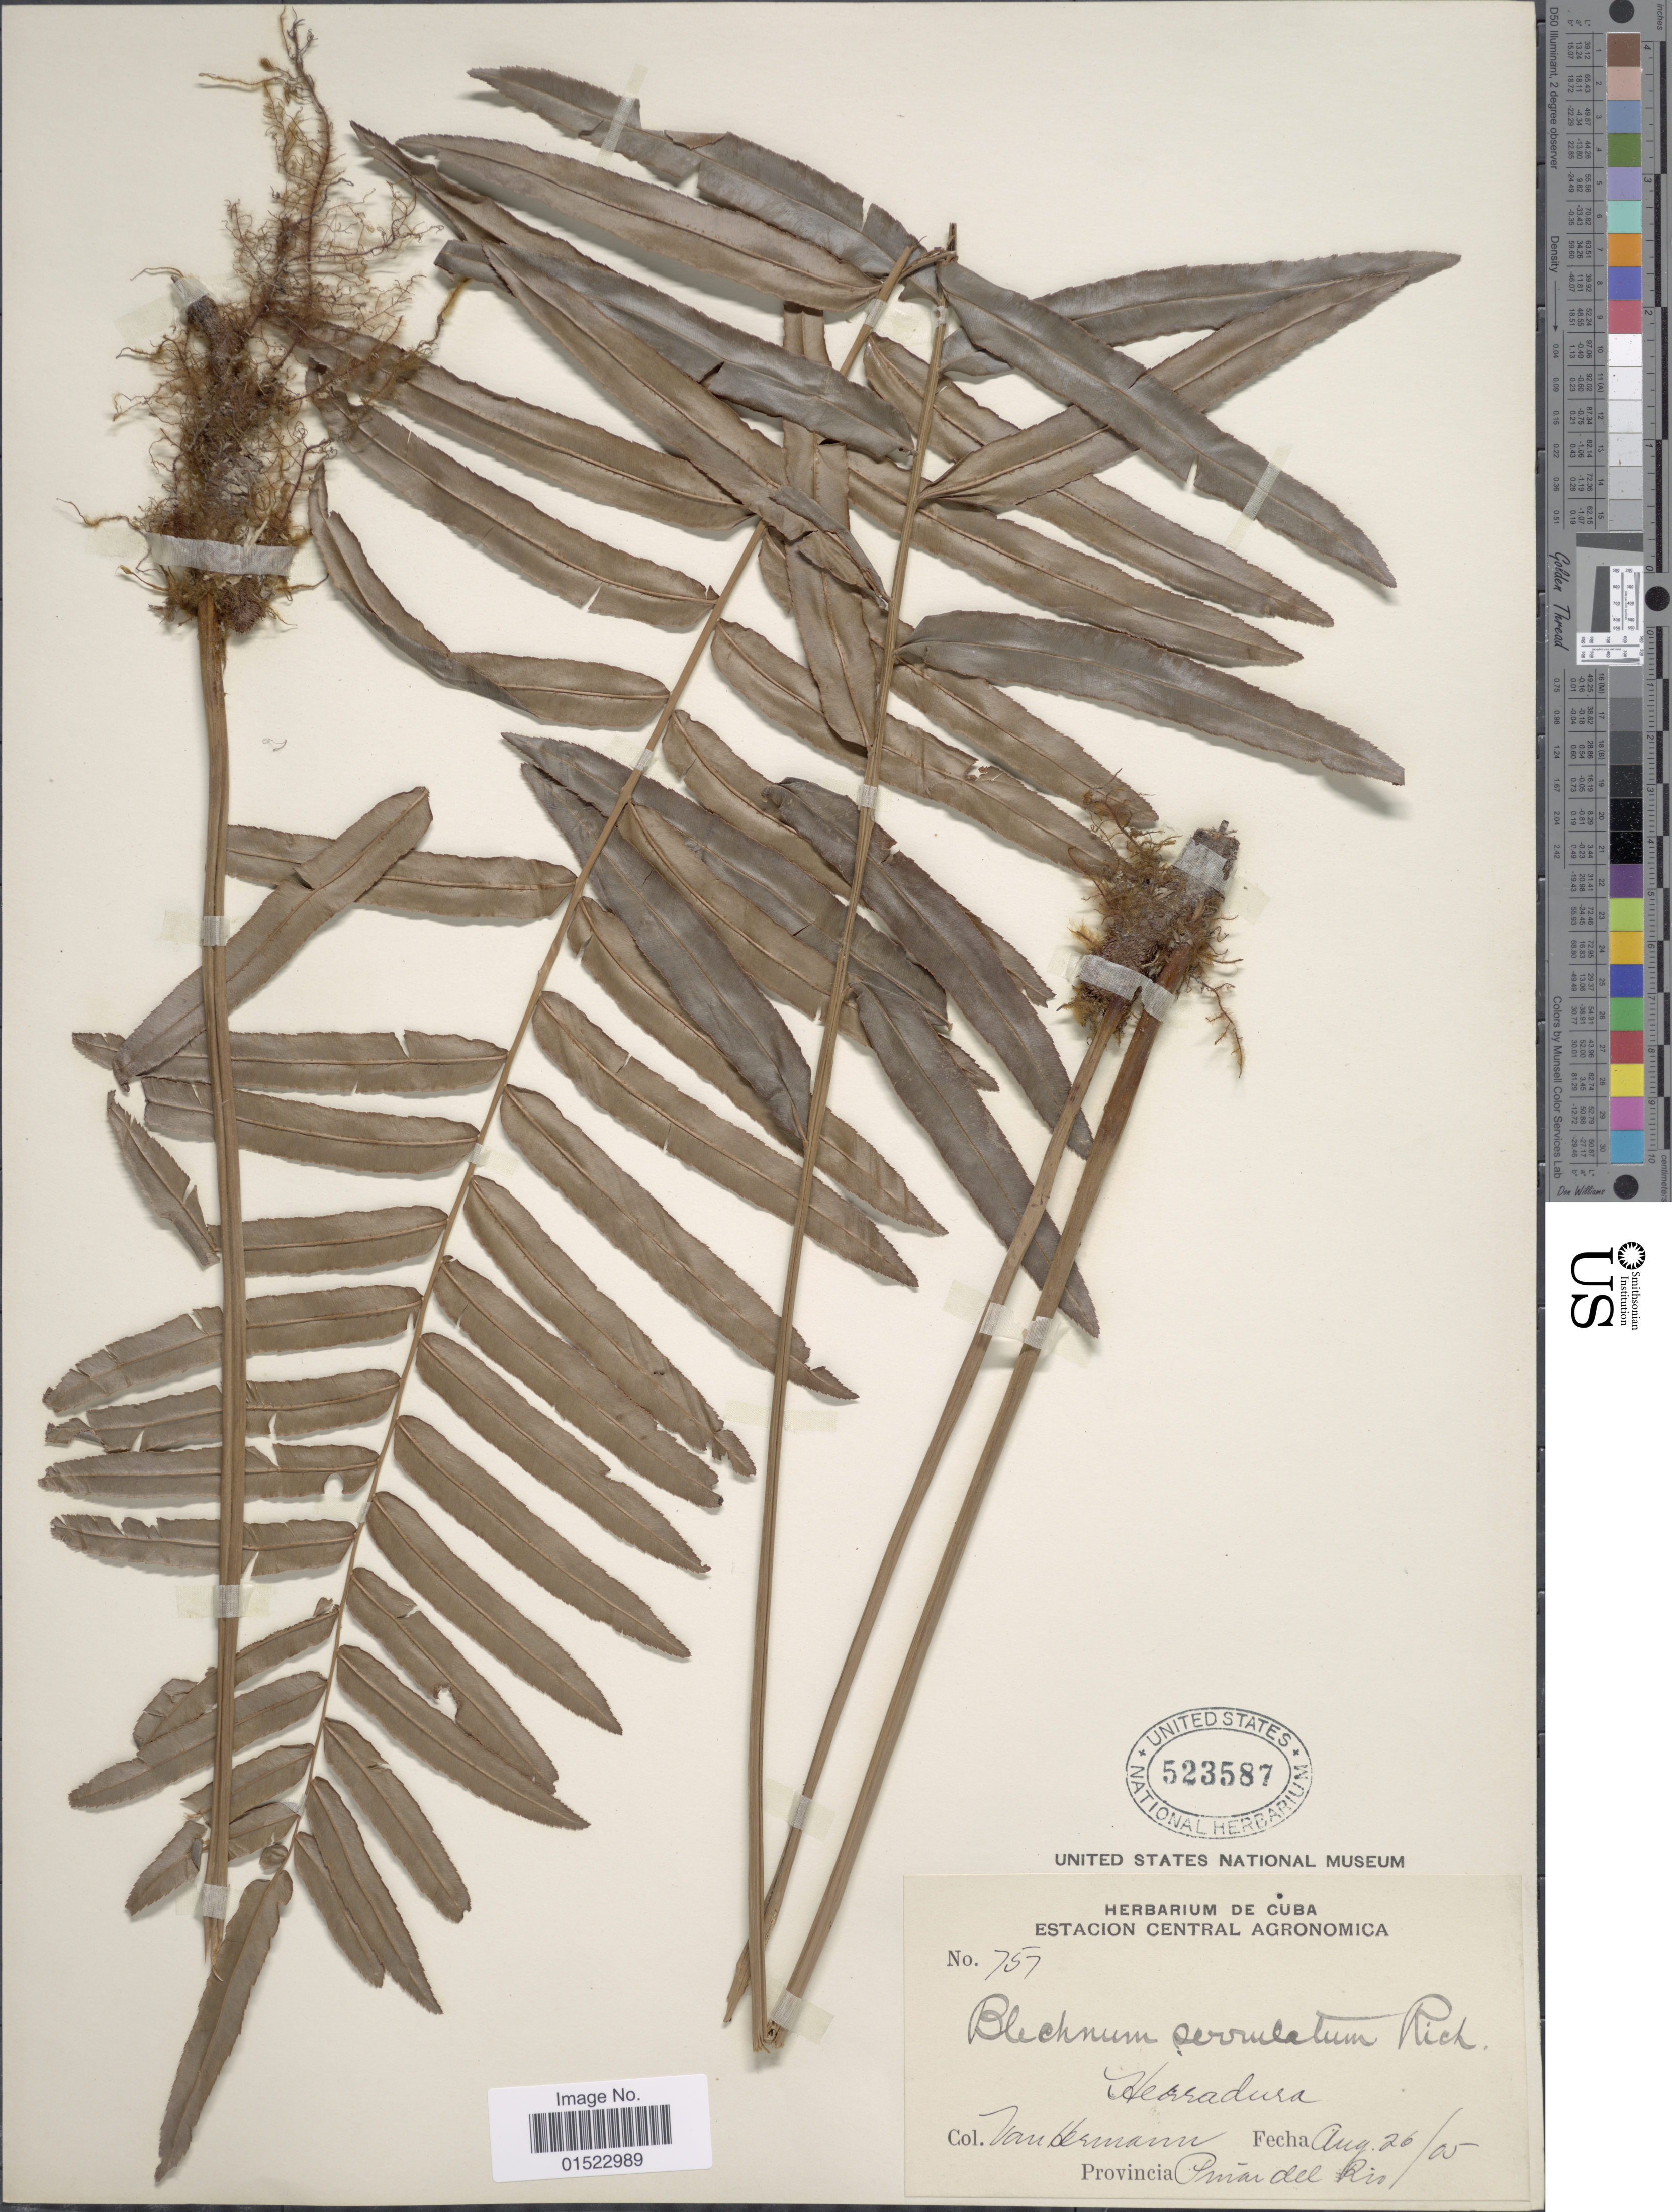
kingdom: Plantae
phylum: Tracheophyta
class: Polypodiopsida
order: Polypodiales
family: Blechnaceae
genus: Telmatoblechnum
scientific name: Telmatoblechnum serrulatum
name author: (Rich.) Perrie et al.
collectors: V. Hermann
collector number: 757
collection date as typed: Transcribed d/m/y: 26/8/5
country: Cuba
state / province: Pinar del Río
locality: Herradura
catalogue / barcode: US 523587